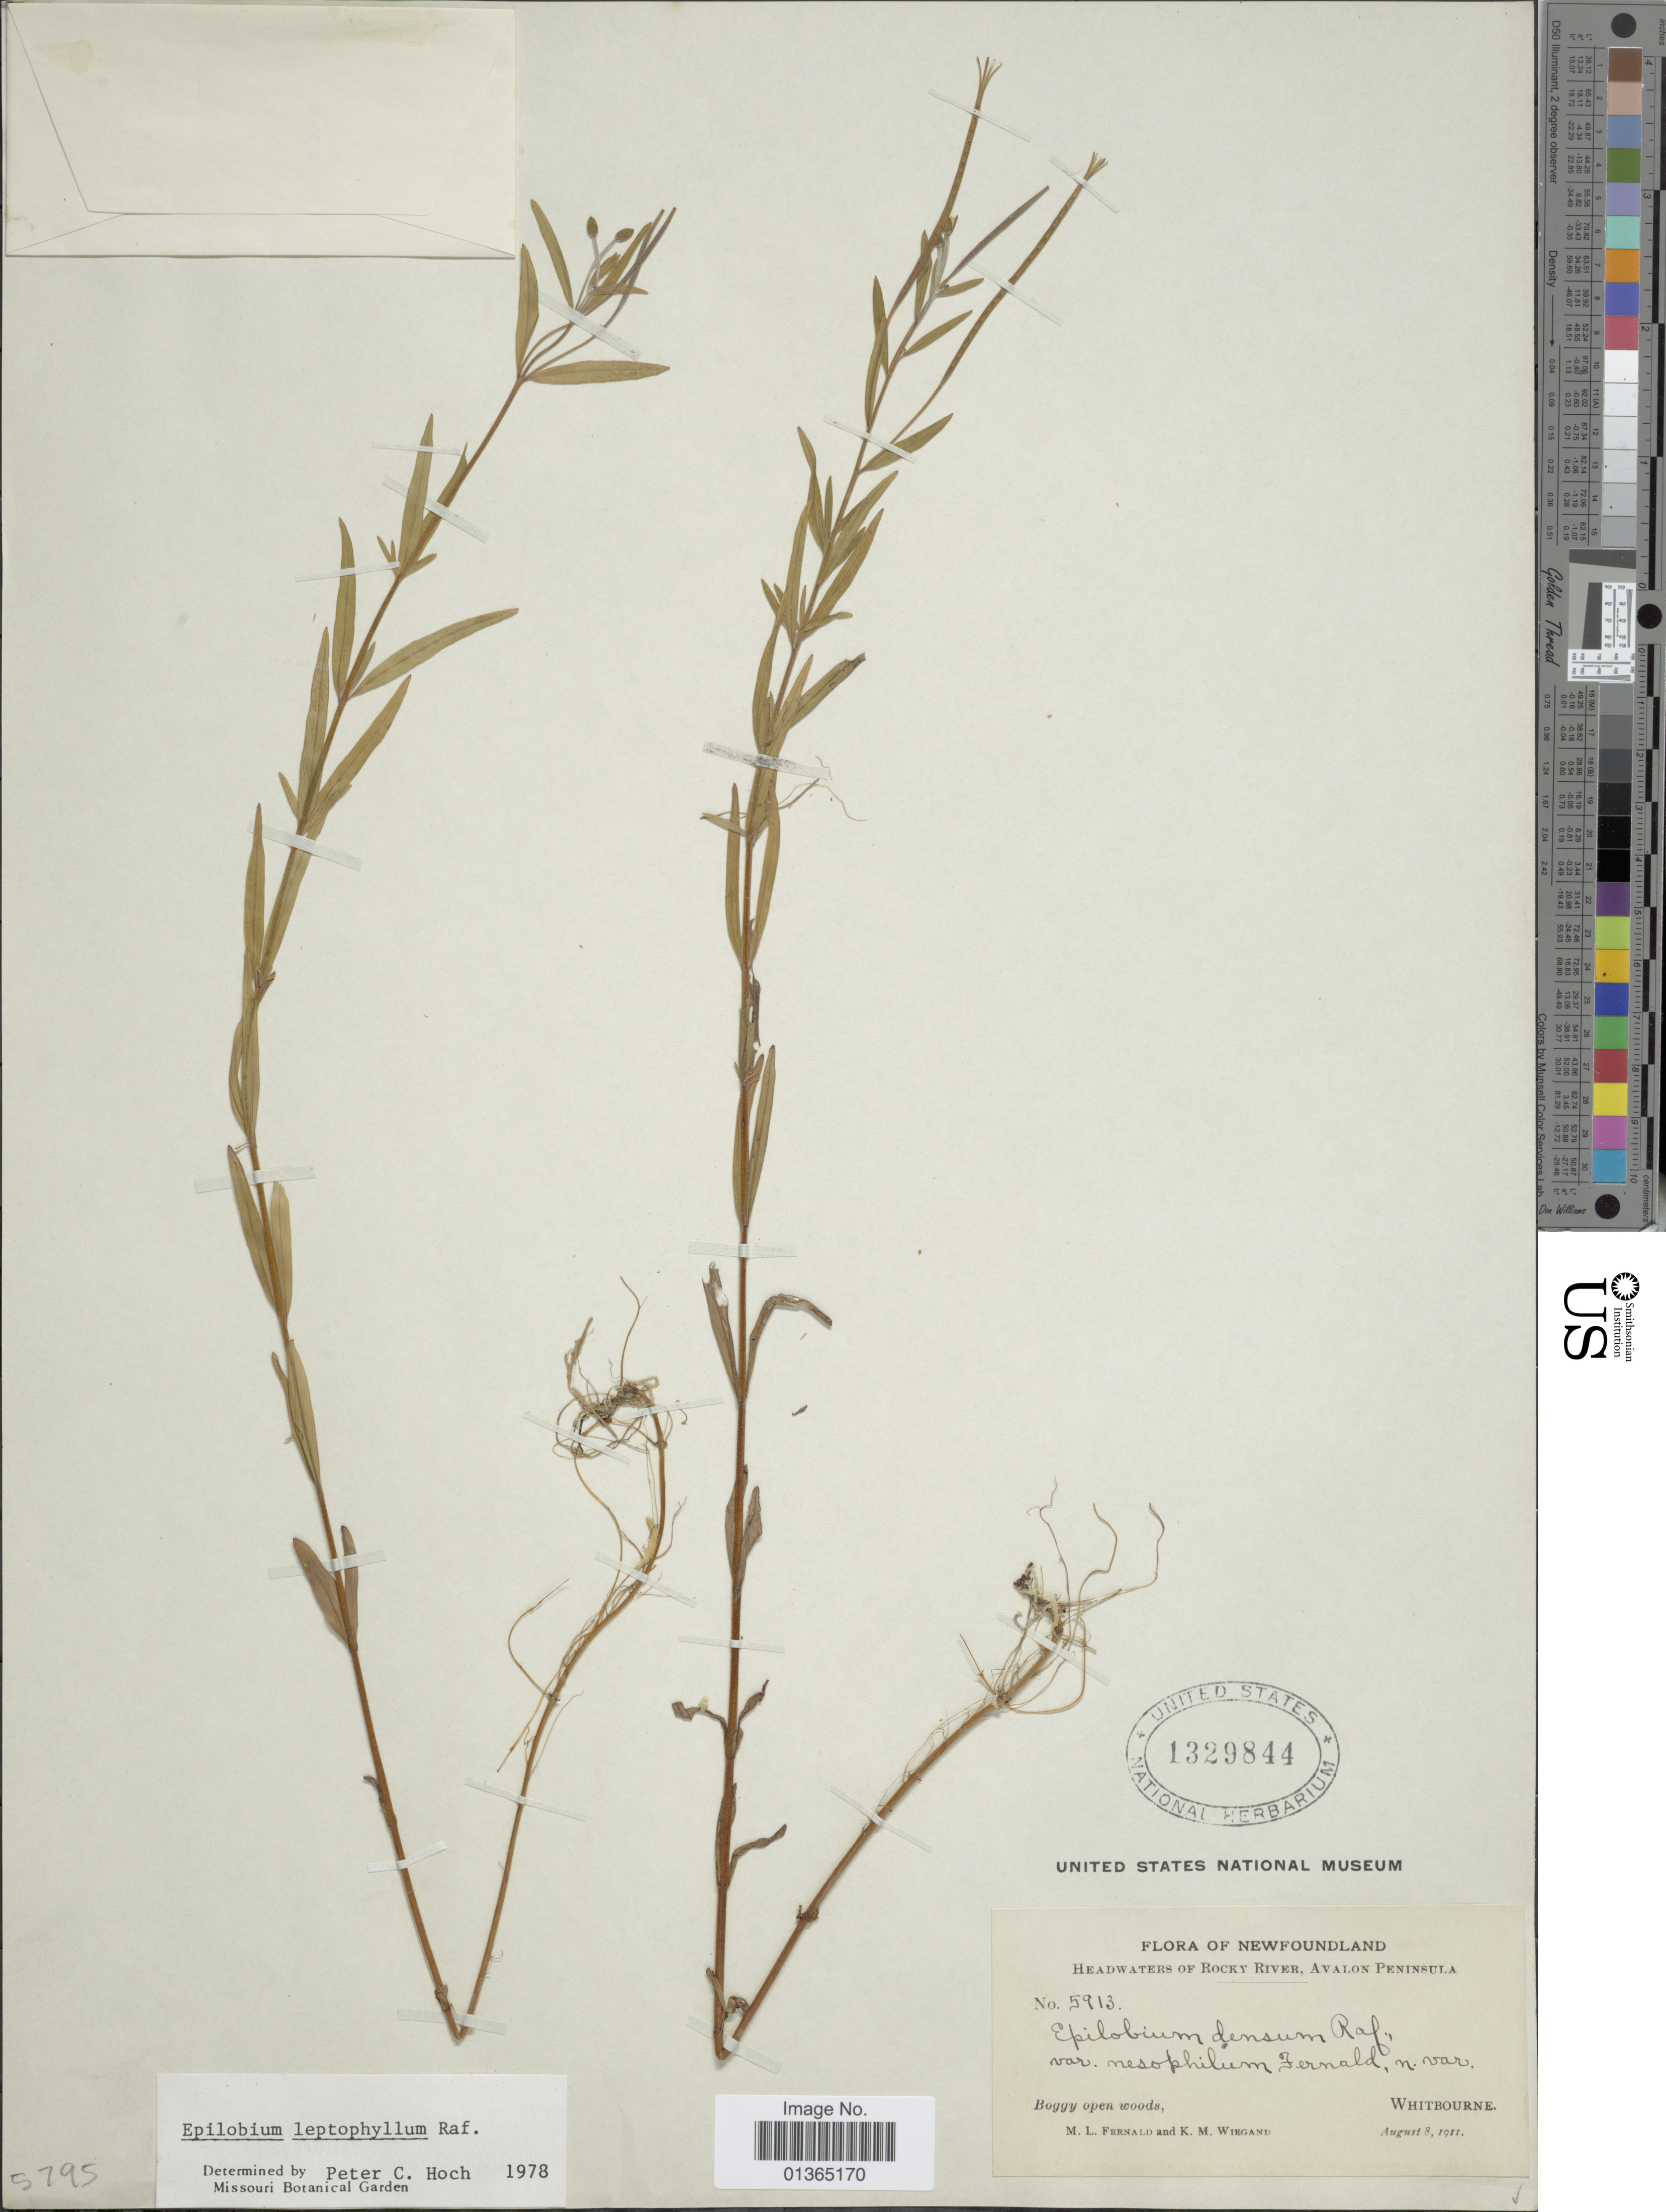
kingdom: Plantae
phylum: Tracheophyta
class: Magnoliopsida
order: Myrtales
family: Onagraceae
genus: Epilobium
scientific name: Epilobium leptophyllum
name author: Raf.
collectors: M. L. Fernald & K. M. Wiegand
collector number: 5913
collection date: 1911-08-08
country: Canada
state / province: Newfoundland and Labrador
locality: Headwaters of Rocky River, Avalon Peninsula. Whitbourne.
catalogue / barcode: US 1329844